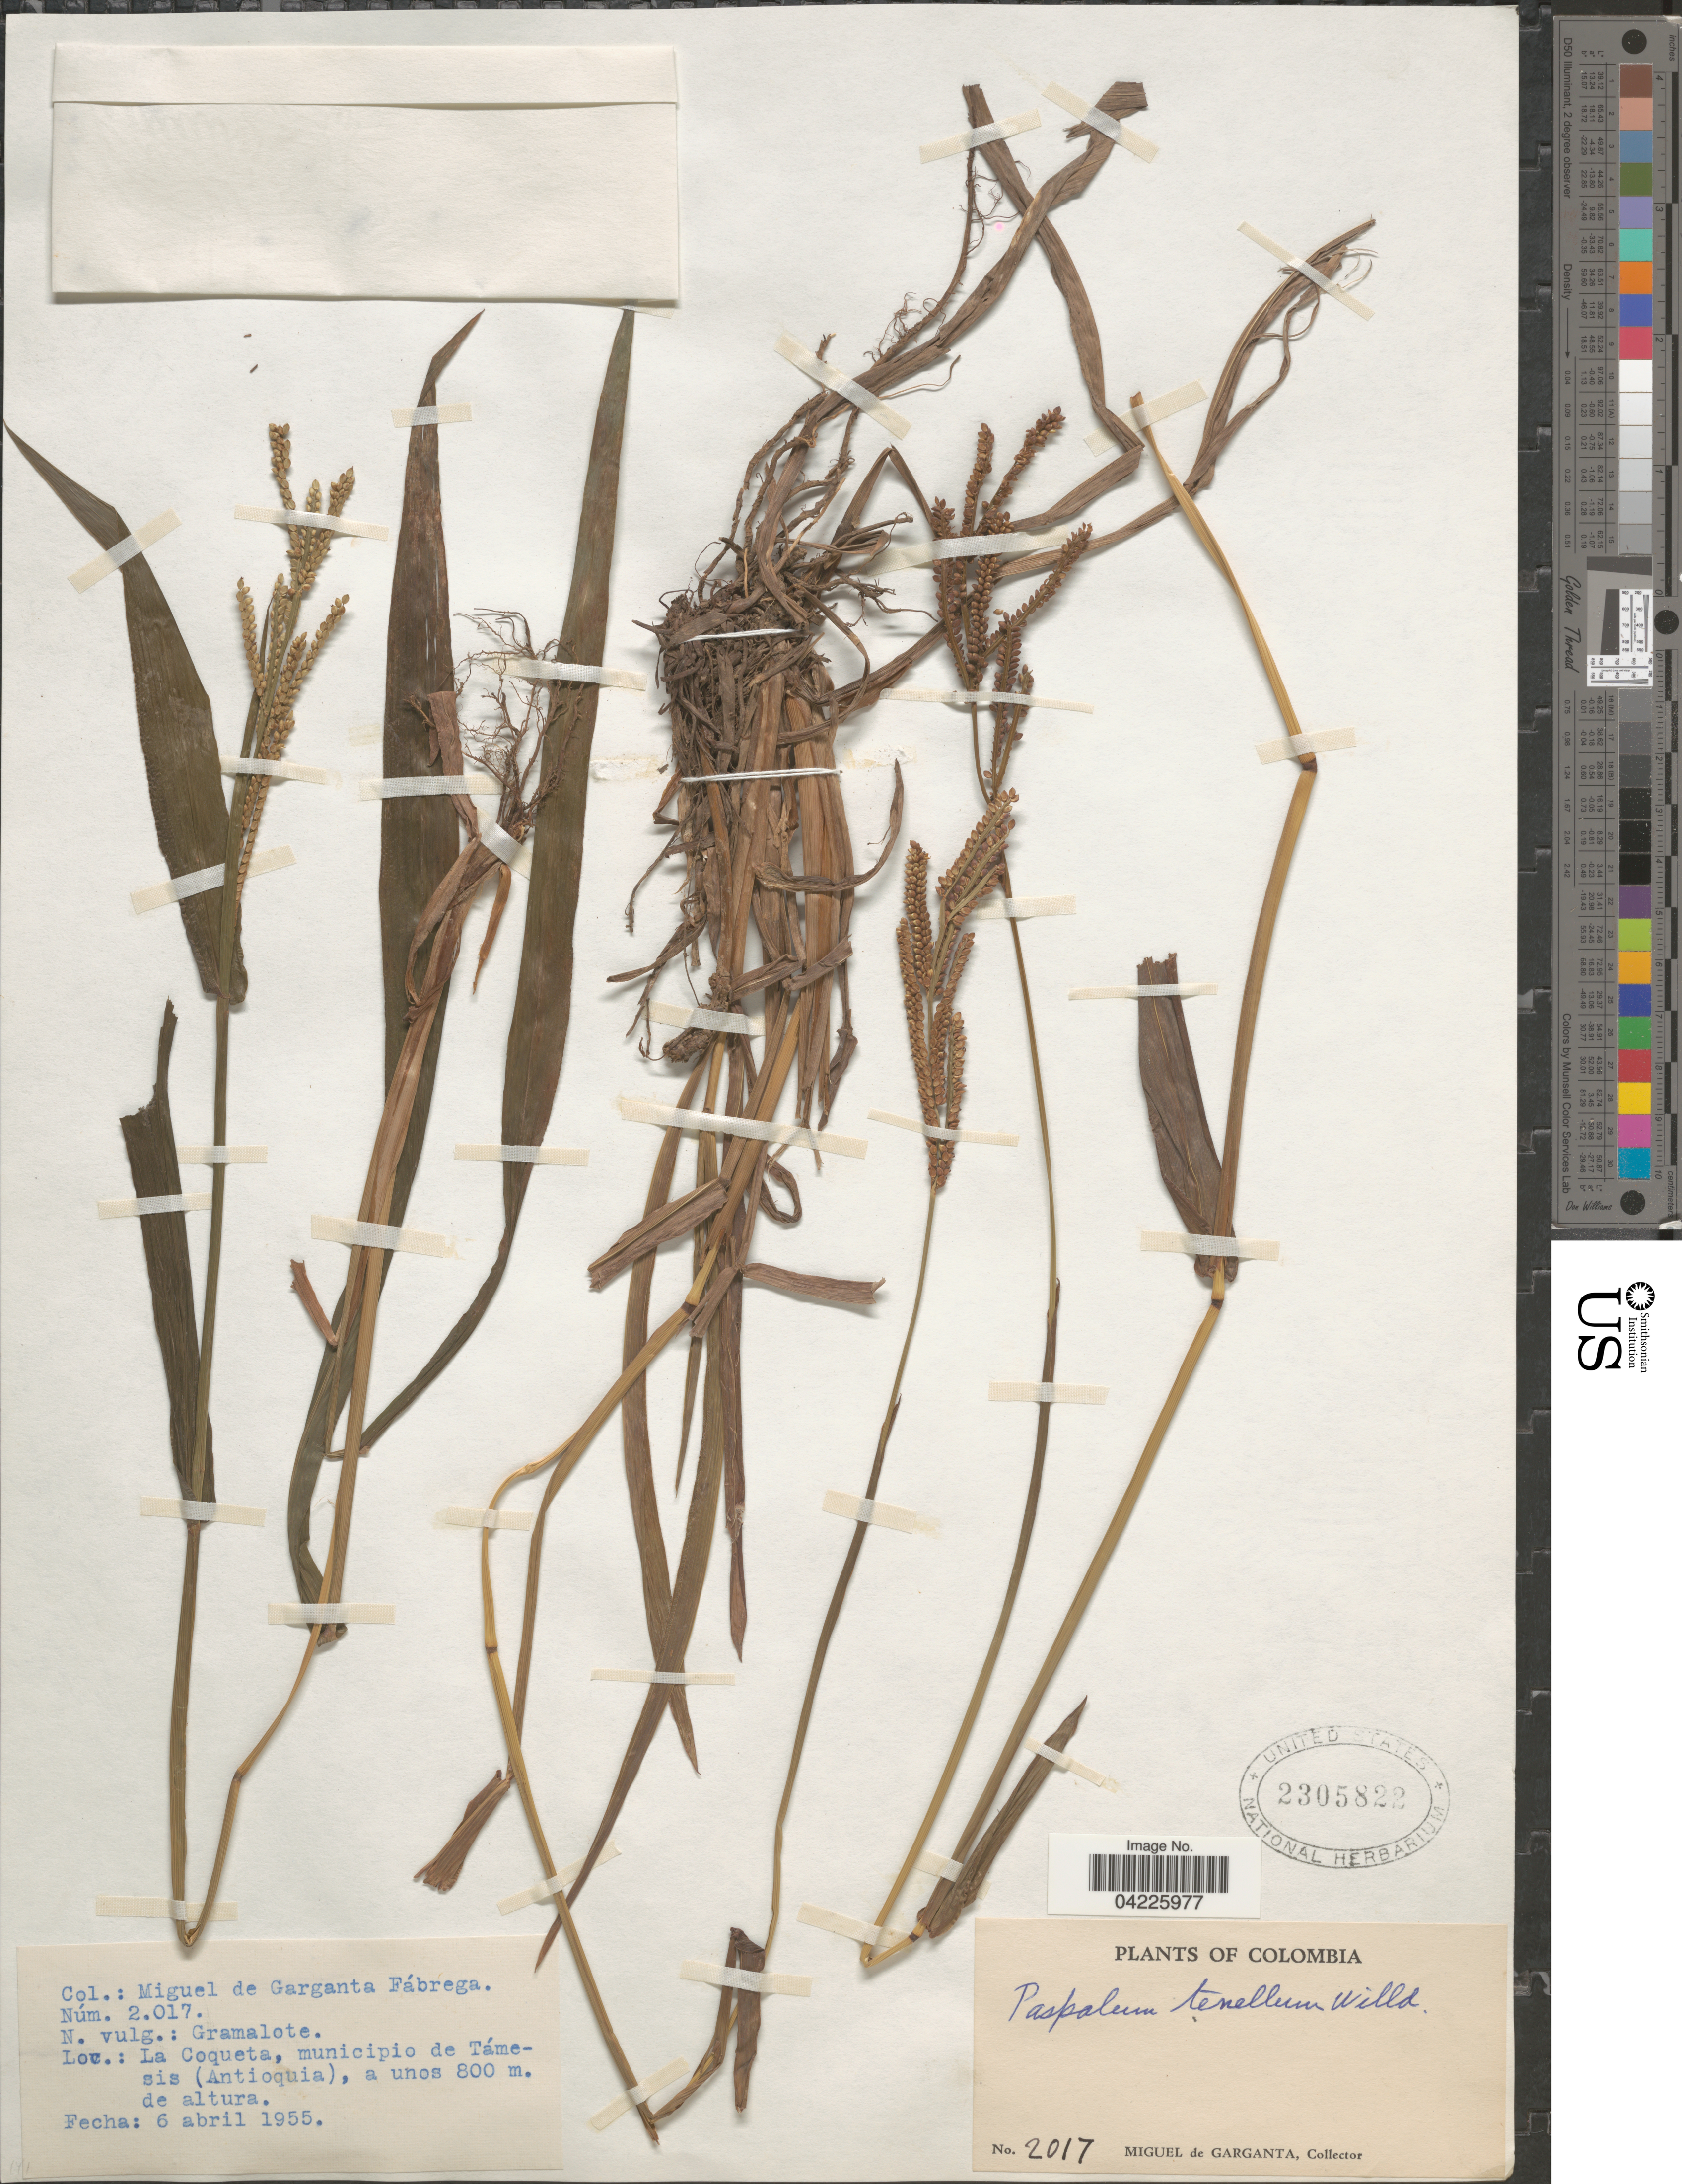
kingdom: Plantae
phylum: Tracheophyta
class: Liliopsida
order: Poales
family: Poaceae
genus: Paspalum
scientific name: Paspalum tenellum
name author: Willd.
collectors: M. Fabrega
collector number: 2017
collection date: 1955-04-06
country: Colombia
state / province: Antioquia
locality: La Coqueta, municipio de Támesis.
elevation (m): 800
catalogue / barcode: US 2305822